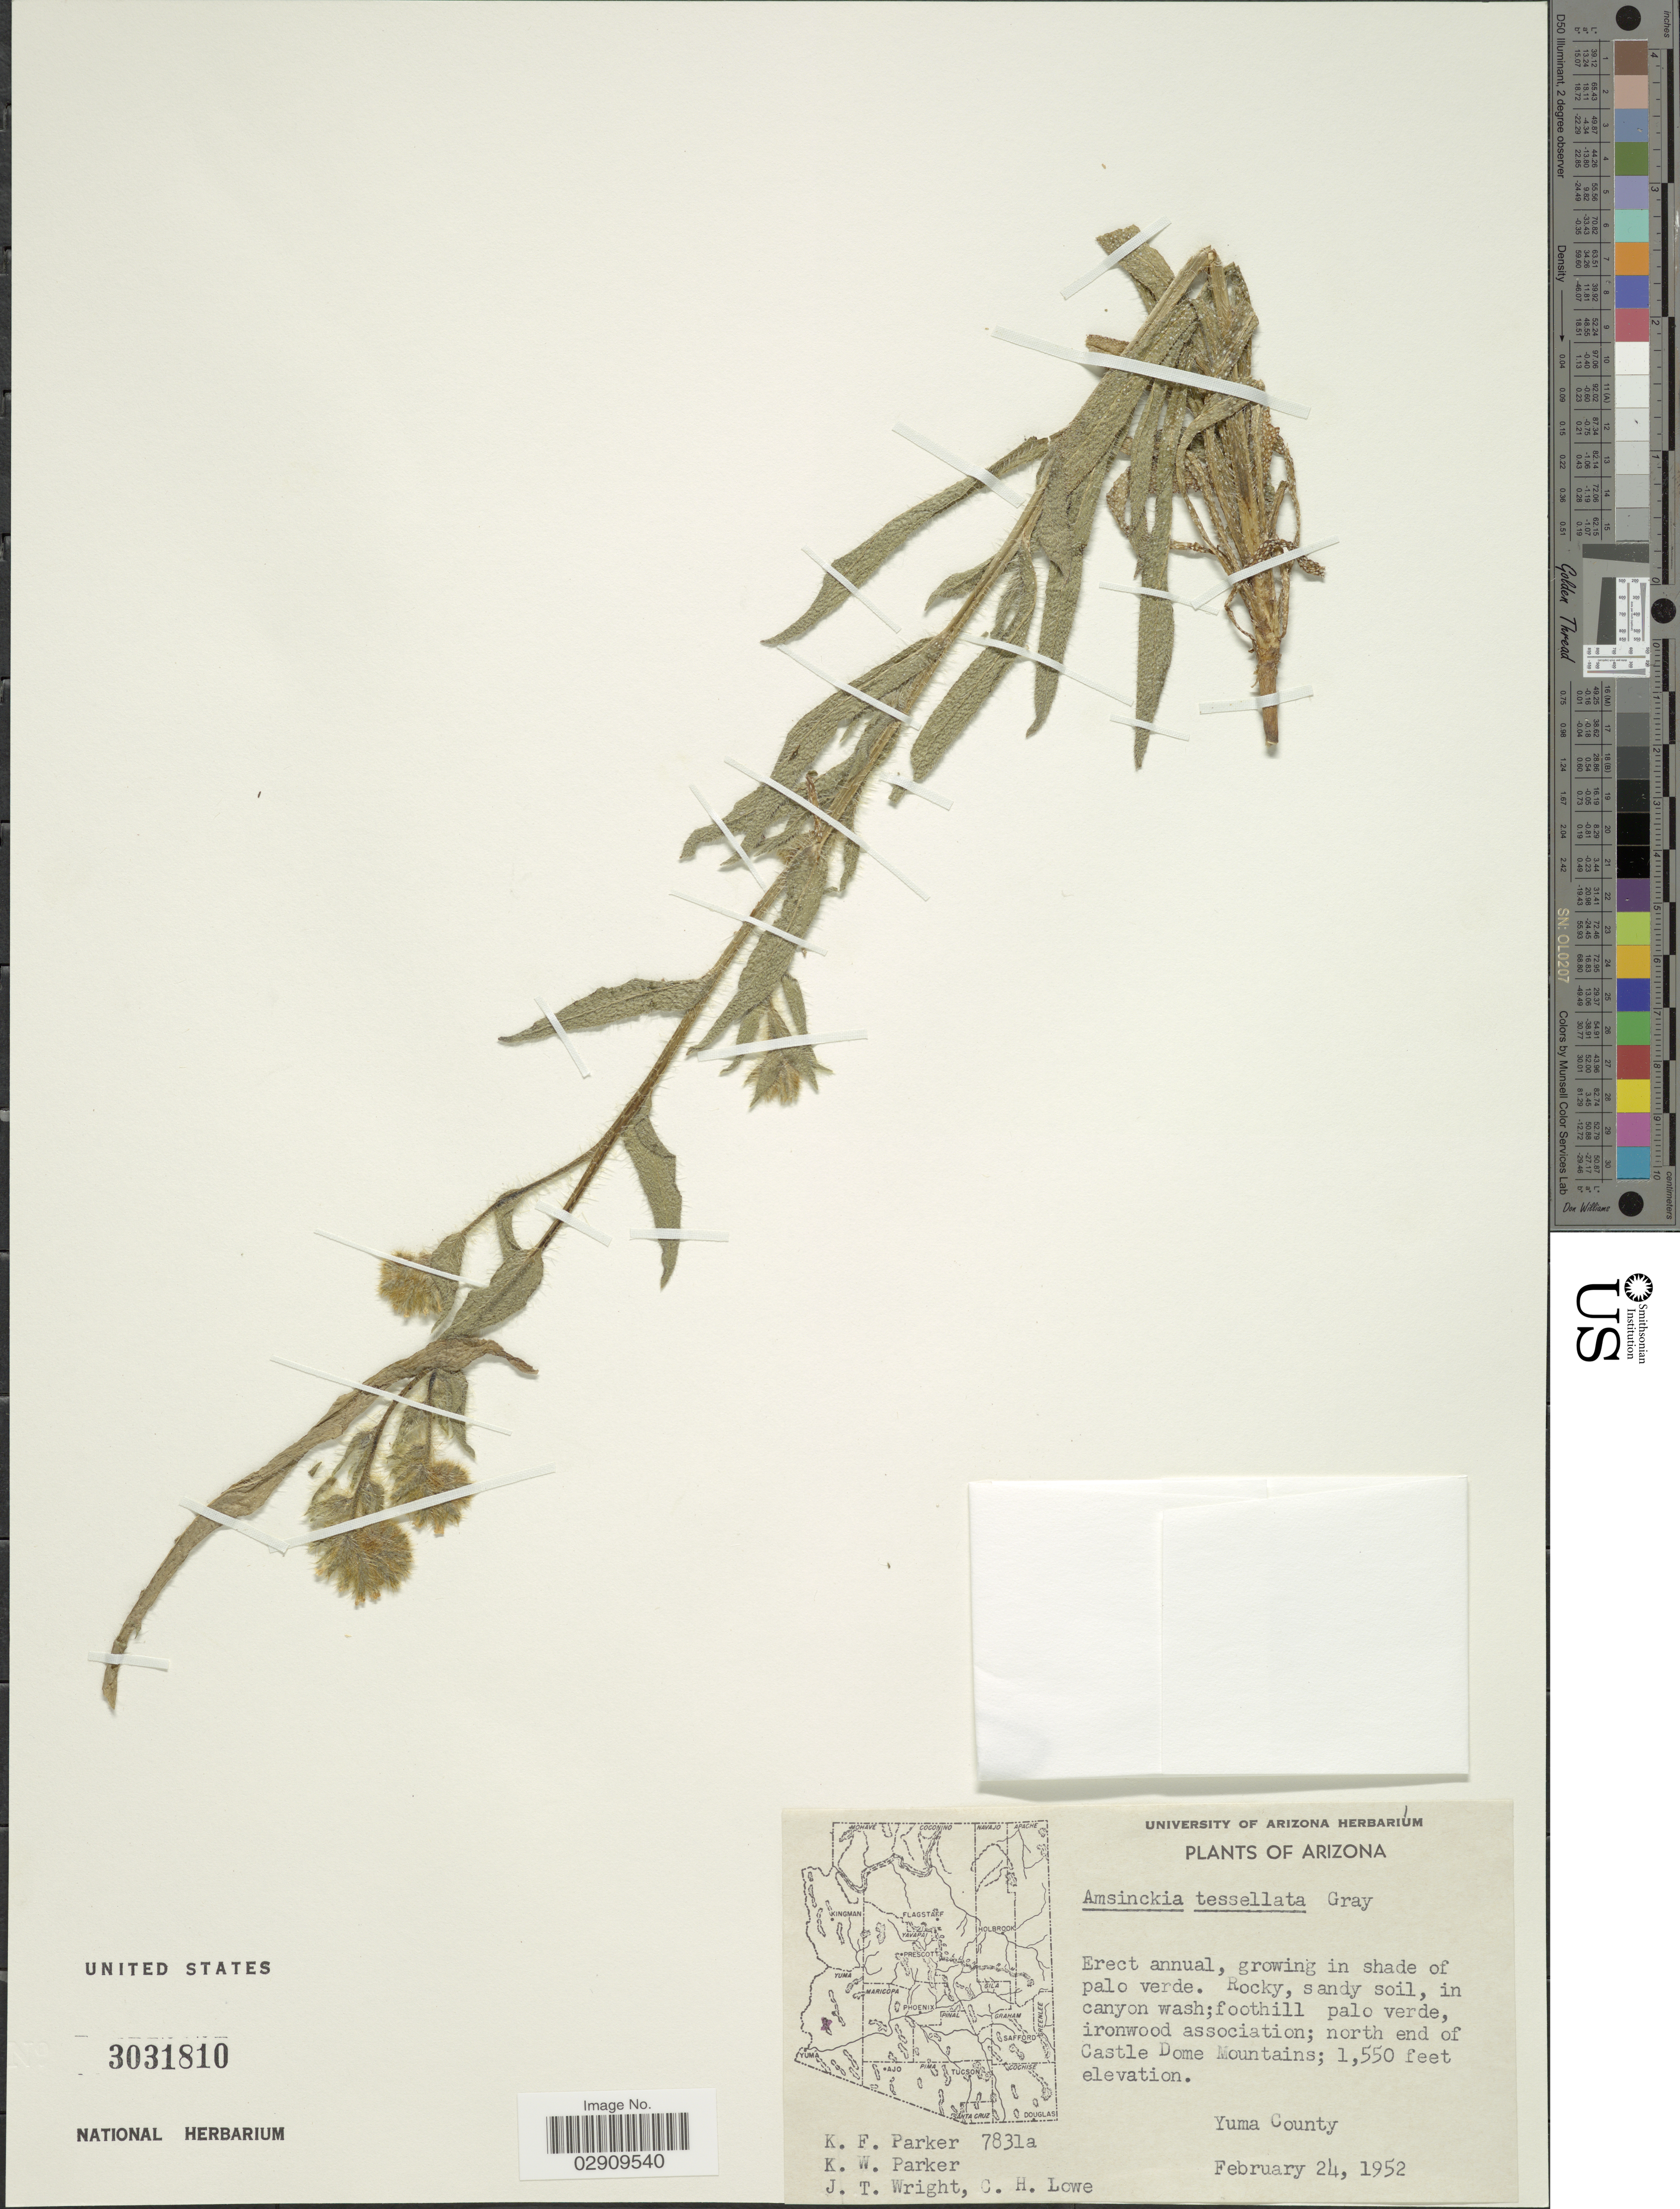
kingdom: Plantae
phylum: Tracheophyta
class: Magnoliopsida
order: Boraginales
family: Boraginaceae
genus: Amsinckia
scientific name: Amsinckia tessellata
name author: A. Gray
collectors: K. F. Parker, K. Parker, J. T. Wright & C. Lowe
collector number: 7831a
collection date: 1952-02-24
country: United States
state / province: Arizona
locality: North end of Castle Dome Mountains. Yuma County.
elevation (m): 472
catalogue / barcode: US 3031810